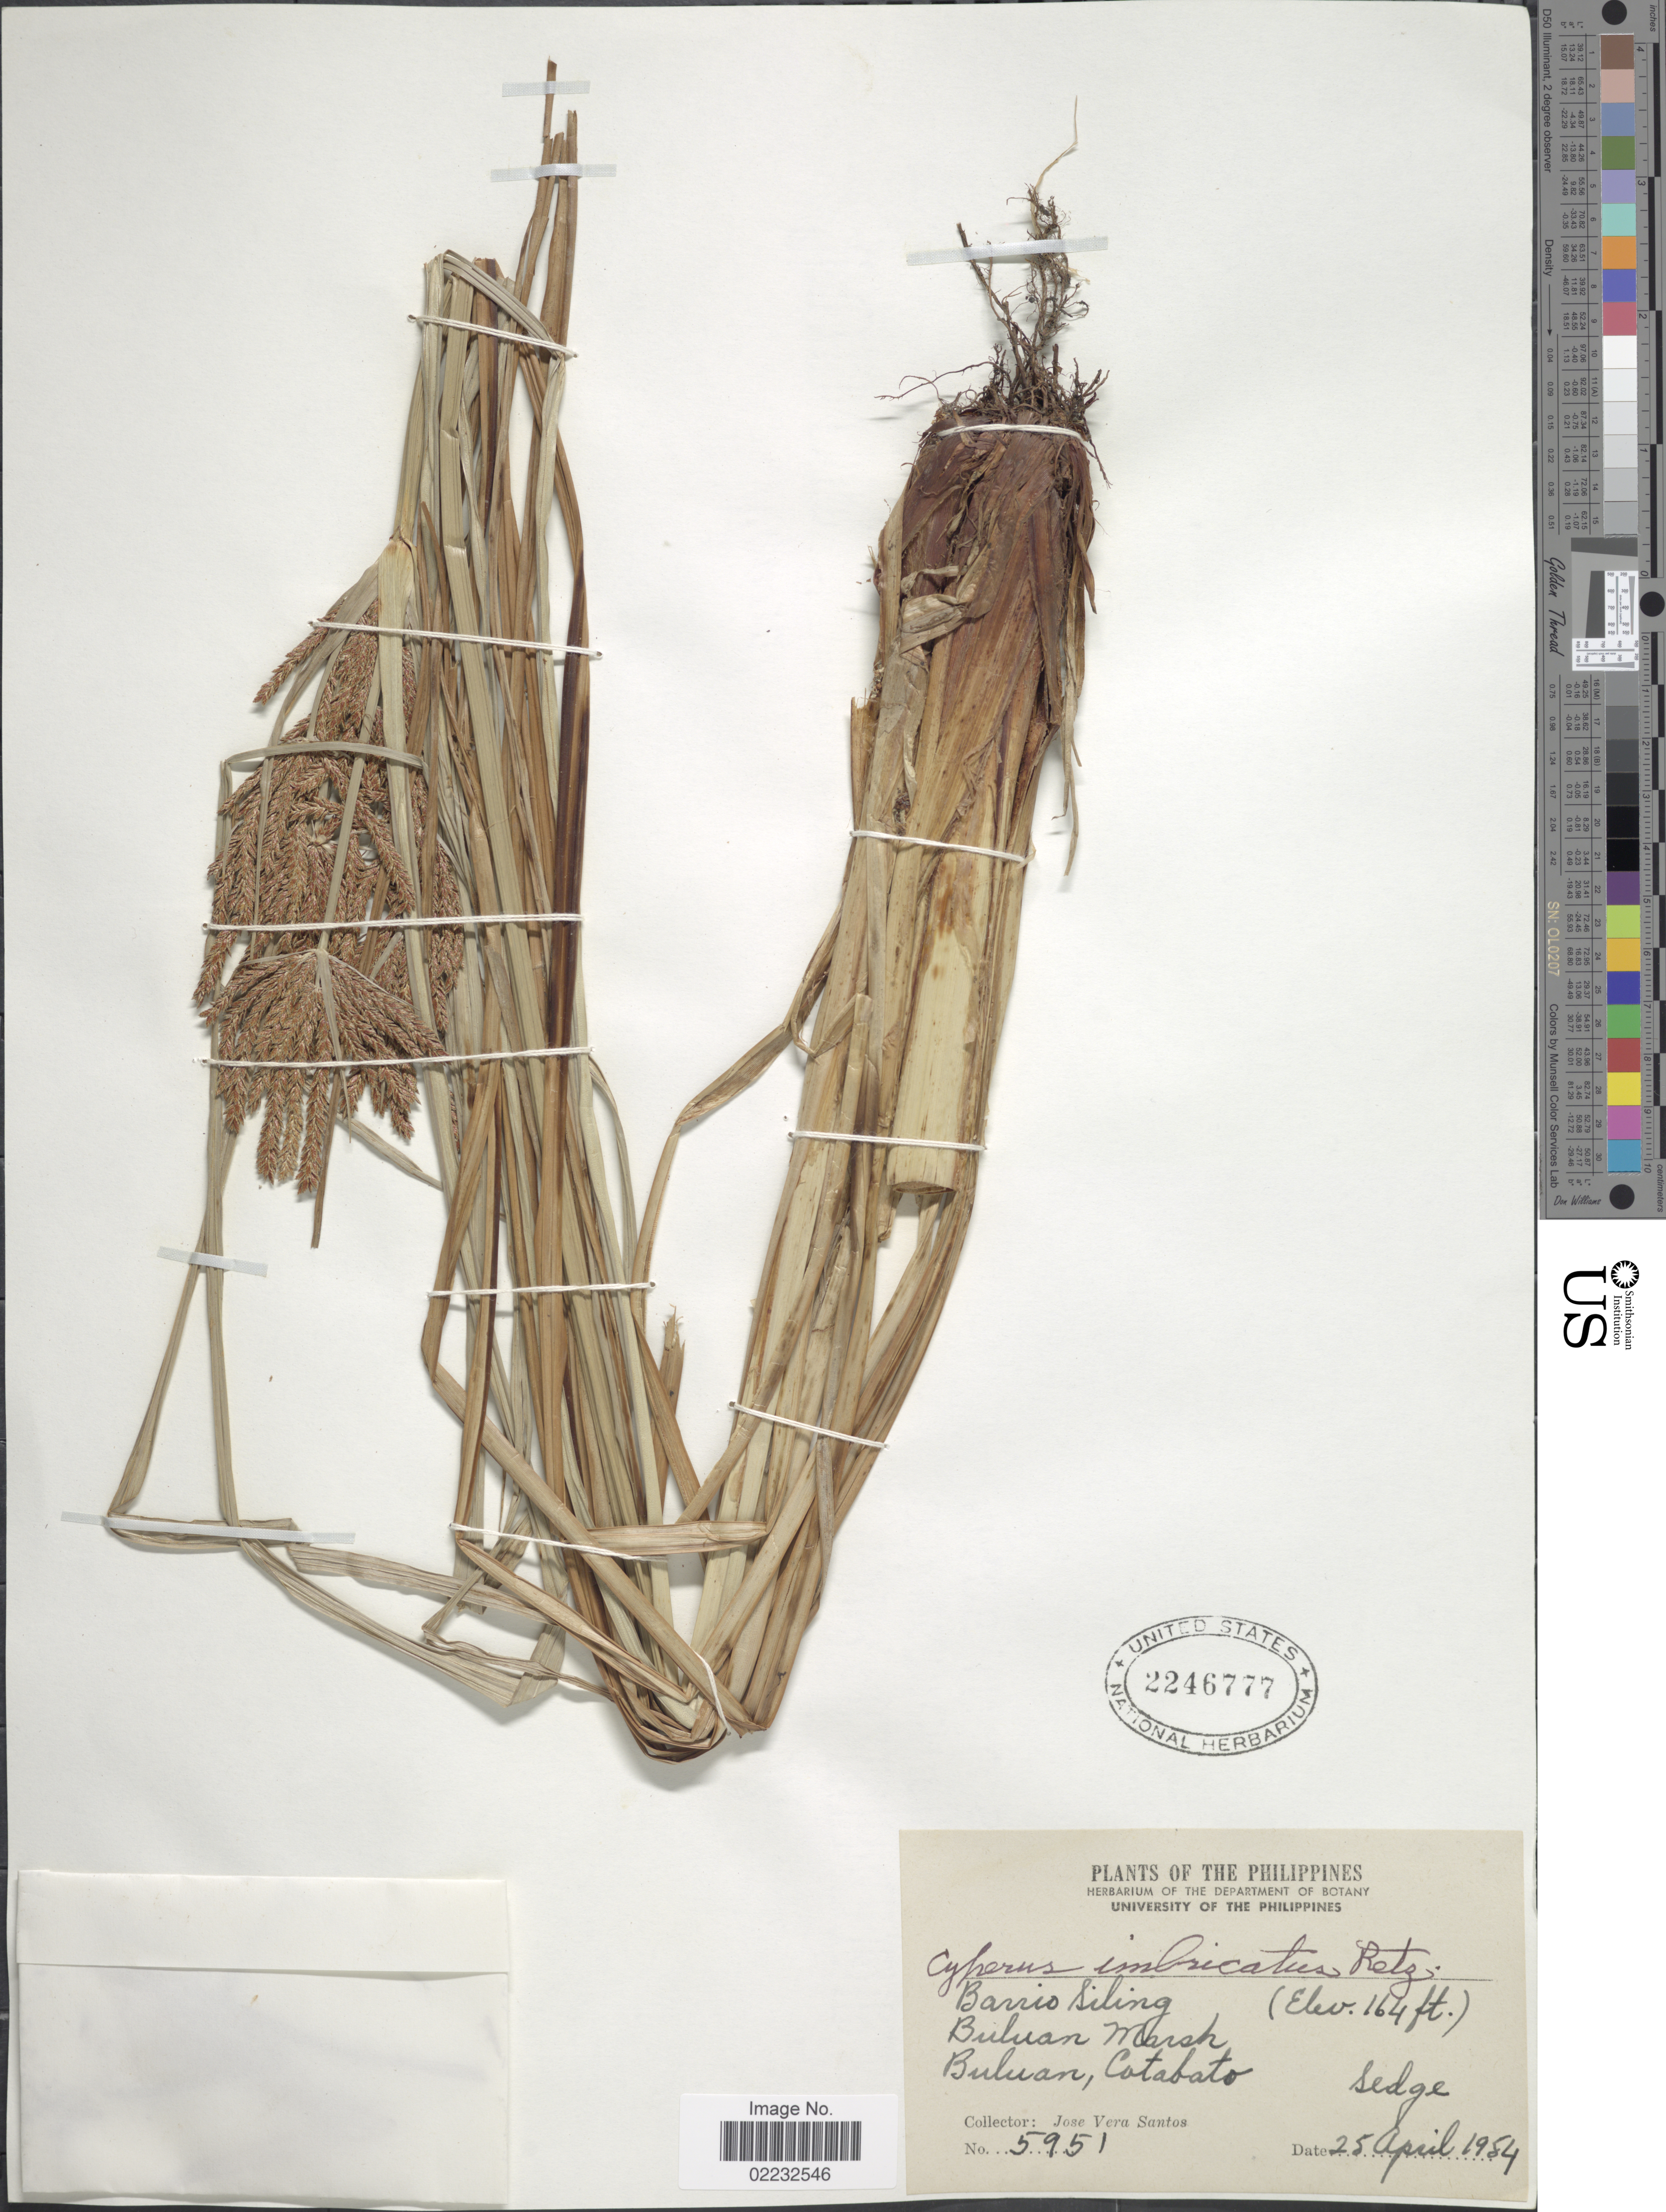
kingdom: Plantae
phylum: Tracheophyta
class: Liliopsida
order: Poales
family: Cyperaceae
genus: Cyperus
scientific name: Cyperus imbricatus Retz.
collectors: J. V. Santos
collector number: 5951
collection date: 1954-04-25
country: Philippines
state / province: Soccsksargen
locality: Barrio Siling, Buluan Marsh, Buluan, Catobato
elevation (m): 50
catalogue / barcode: US 2246777